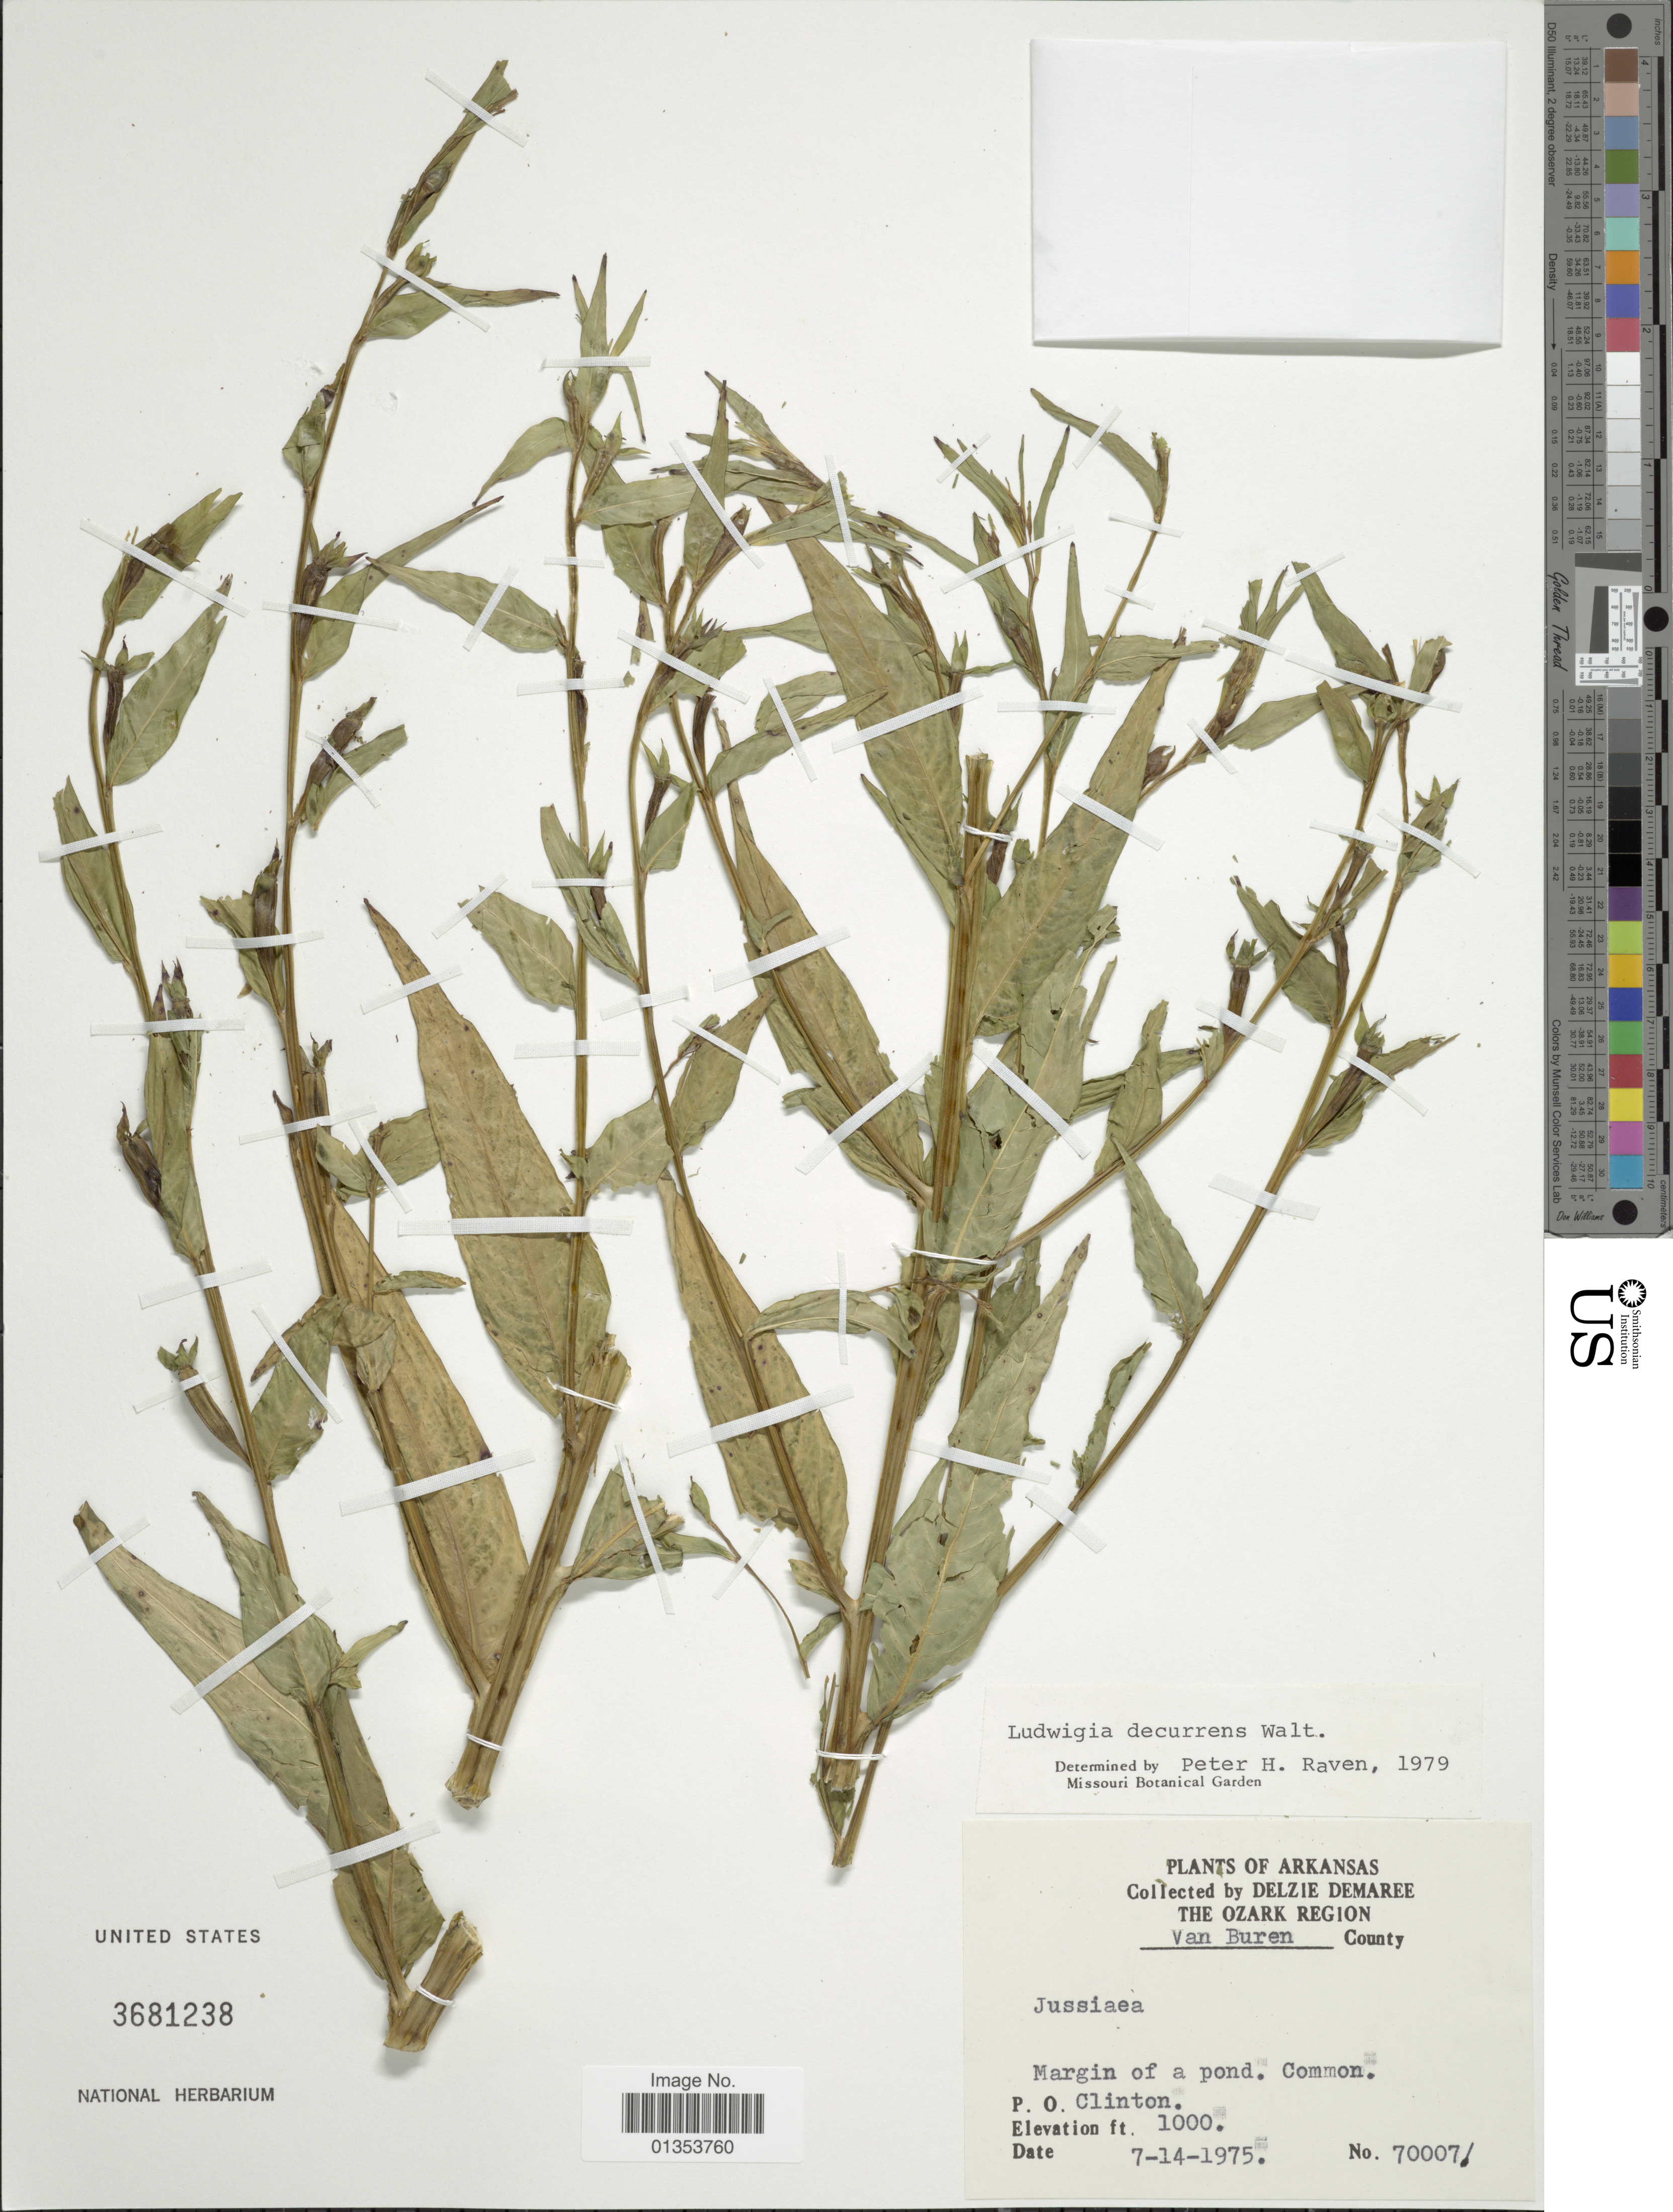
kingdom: Plantae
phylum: Tracheophyta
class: Magnoliopsida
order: Myrtales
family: Onagraceae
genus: Ludwigia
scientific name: Ludwigia decurrens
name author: Walter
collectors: D. Demaree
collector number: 70007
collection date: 1975-07-14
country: United States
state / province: Arkansas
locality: The Ozark Region, Van Buren County, Margin of a pond, P. O. Clinton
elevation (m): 305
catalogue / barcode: US 3681238